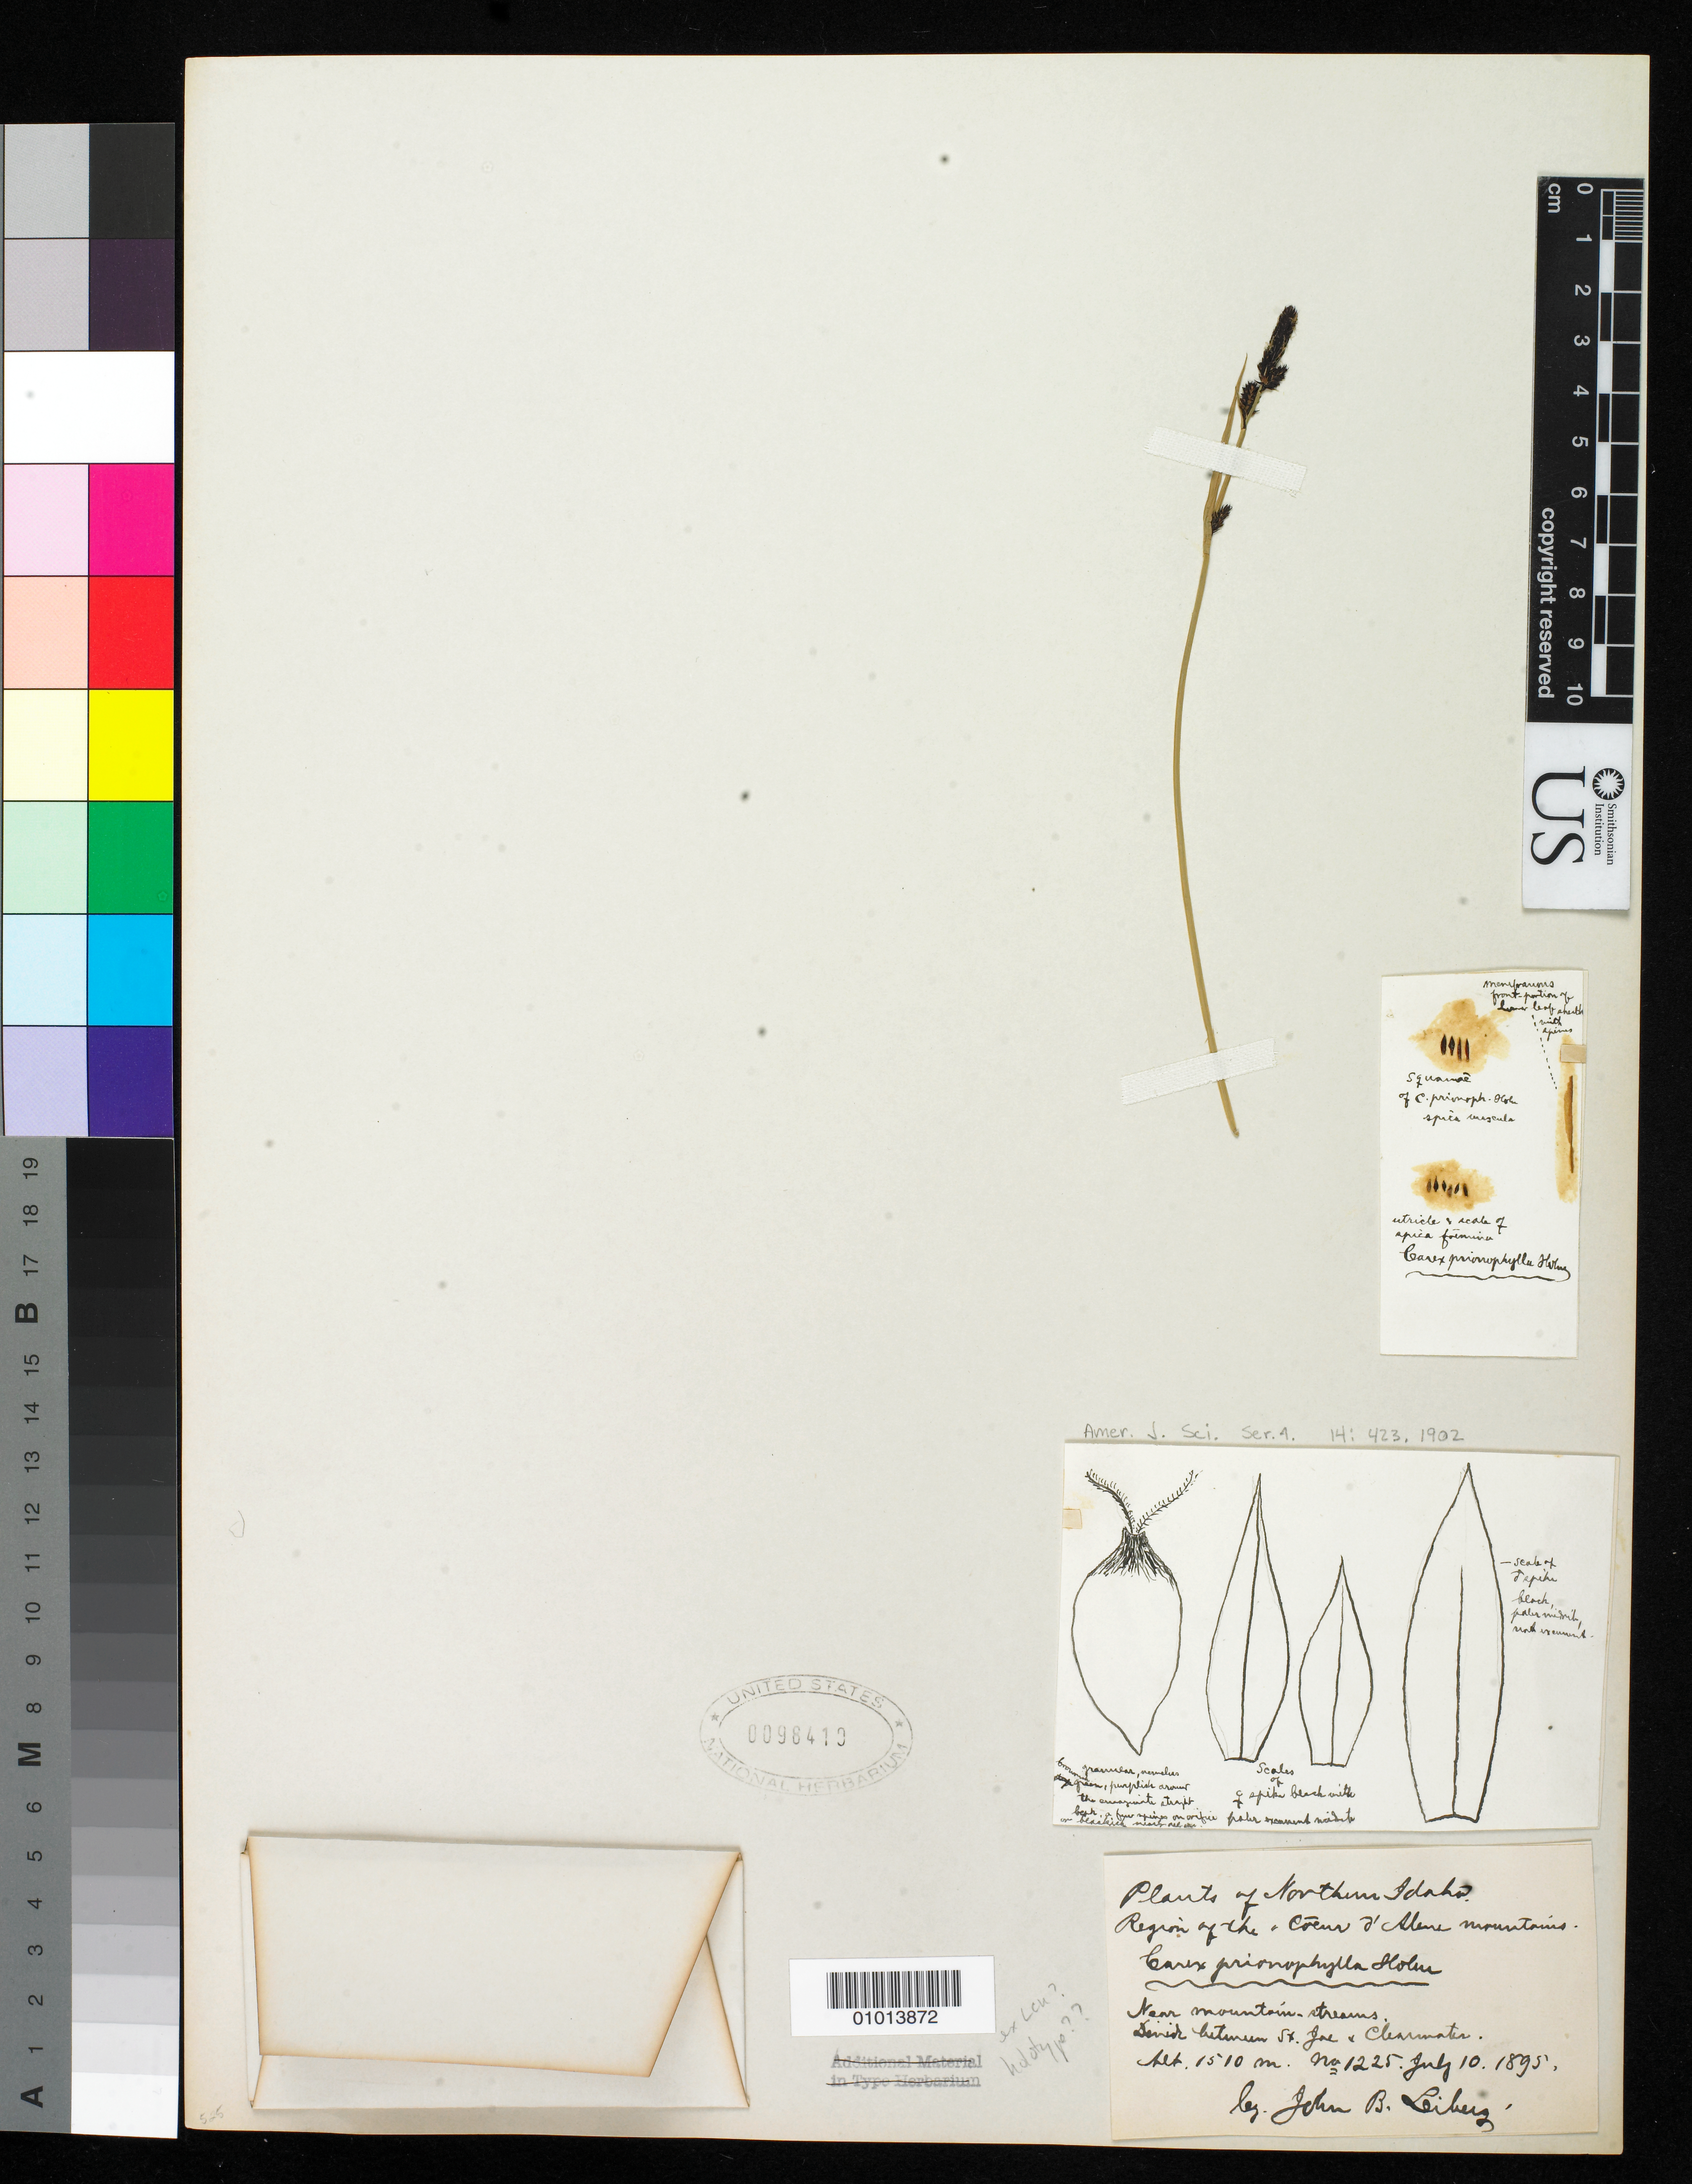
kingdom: Plantae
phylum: Tracheophyta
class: Liliopsida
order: Poales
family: Cyperaceae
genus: Carex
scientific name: Carex prionophylla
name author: Holm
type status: Possible Holotype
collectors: J. Leiberg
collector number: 1225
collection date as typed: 10 Jul 1895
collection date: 1895-07-10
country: United States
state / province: Idaho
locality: Northern Idaho, Region of Coeur d'Alene Mts., divide between St. Joe & Clearwater River.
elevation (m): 1510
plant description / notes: This sheet may be the holotype seen & cited (1985) by Standley at LCU but this sheet is not stamped with Catholic University (LCU) herbarium stamp nor was it annotated by Standley. No other possible holotype found in our herbarium (Apr 2011).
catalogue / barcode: US 98410